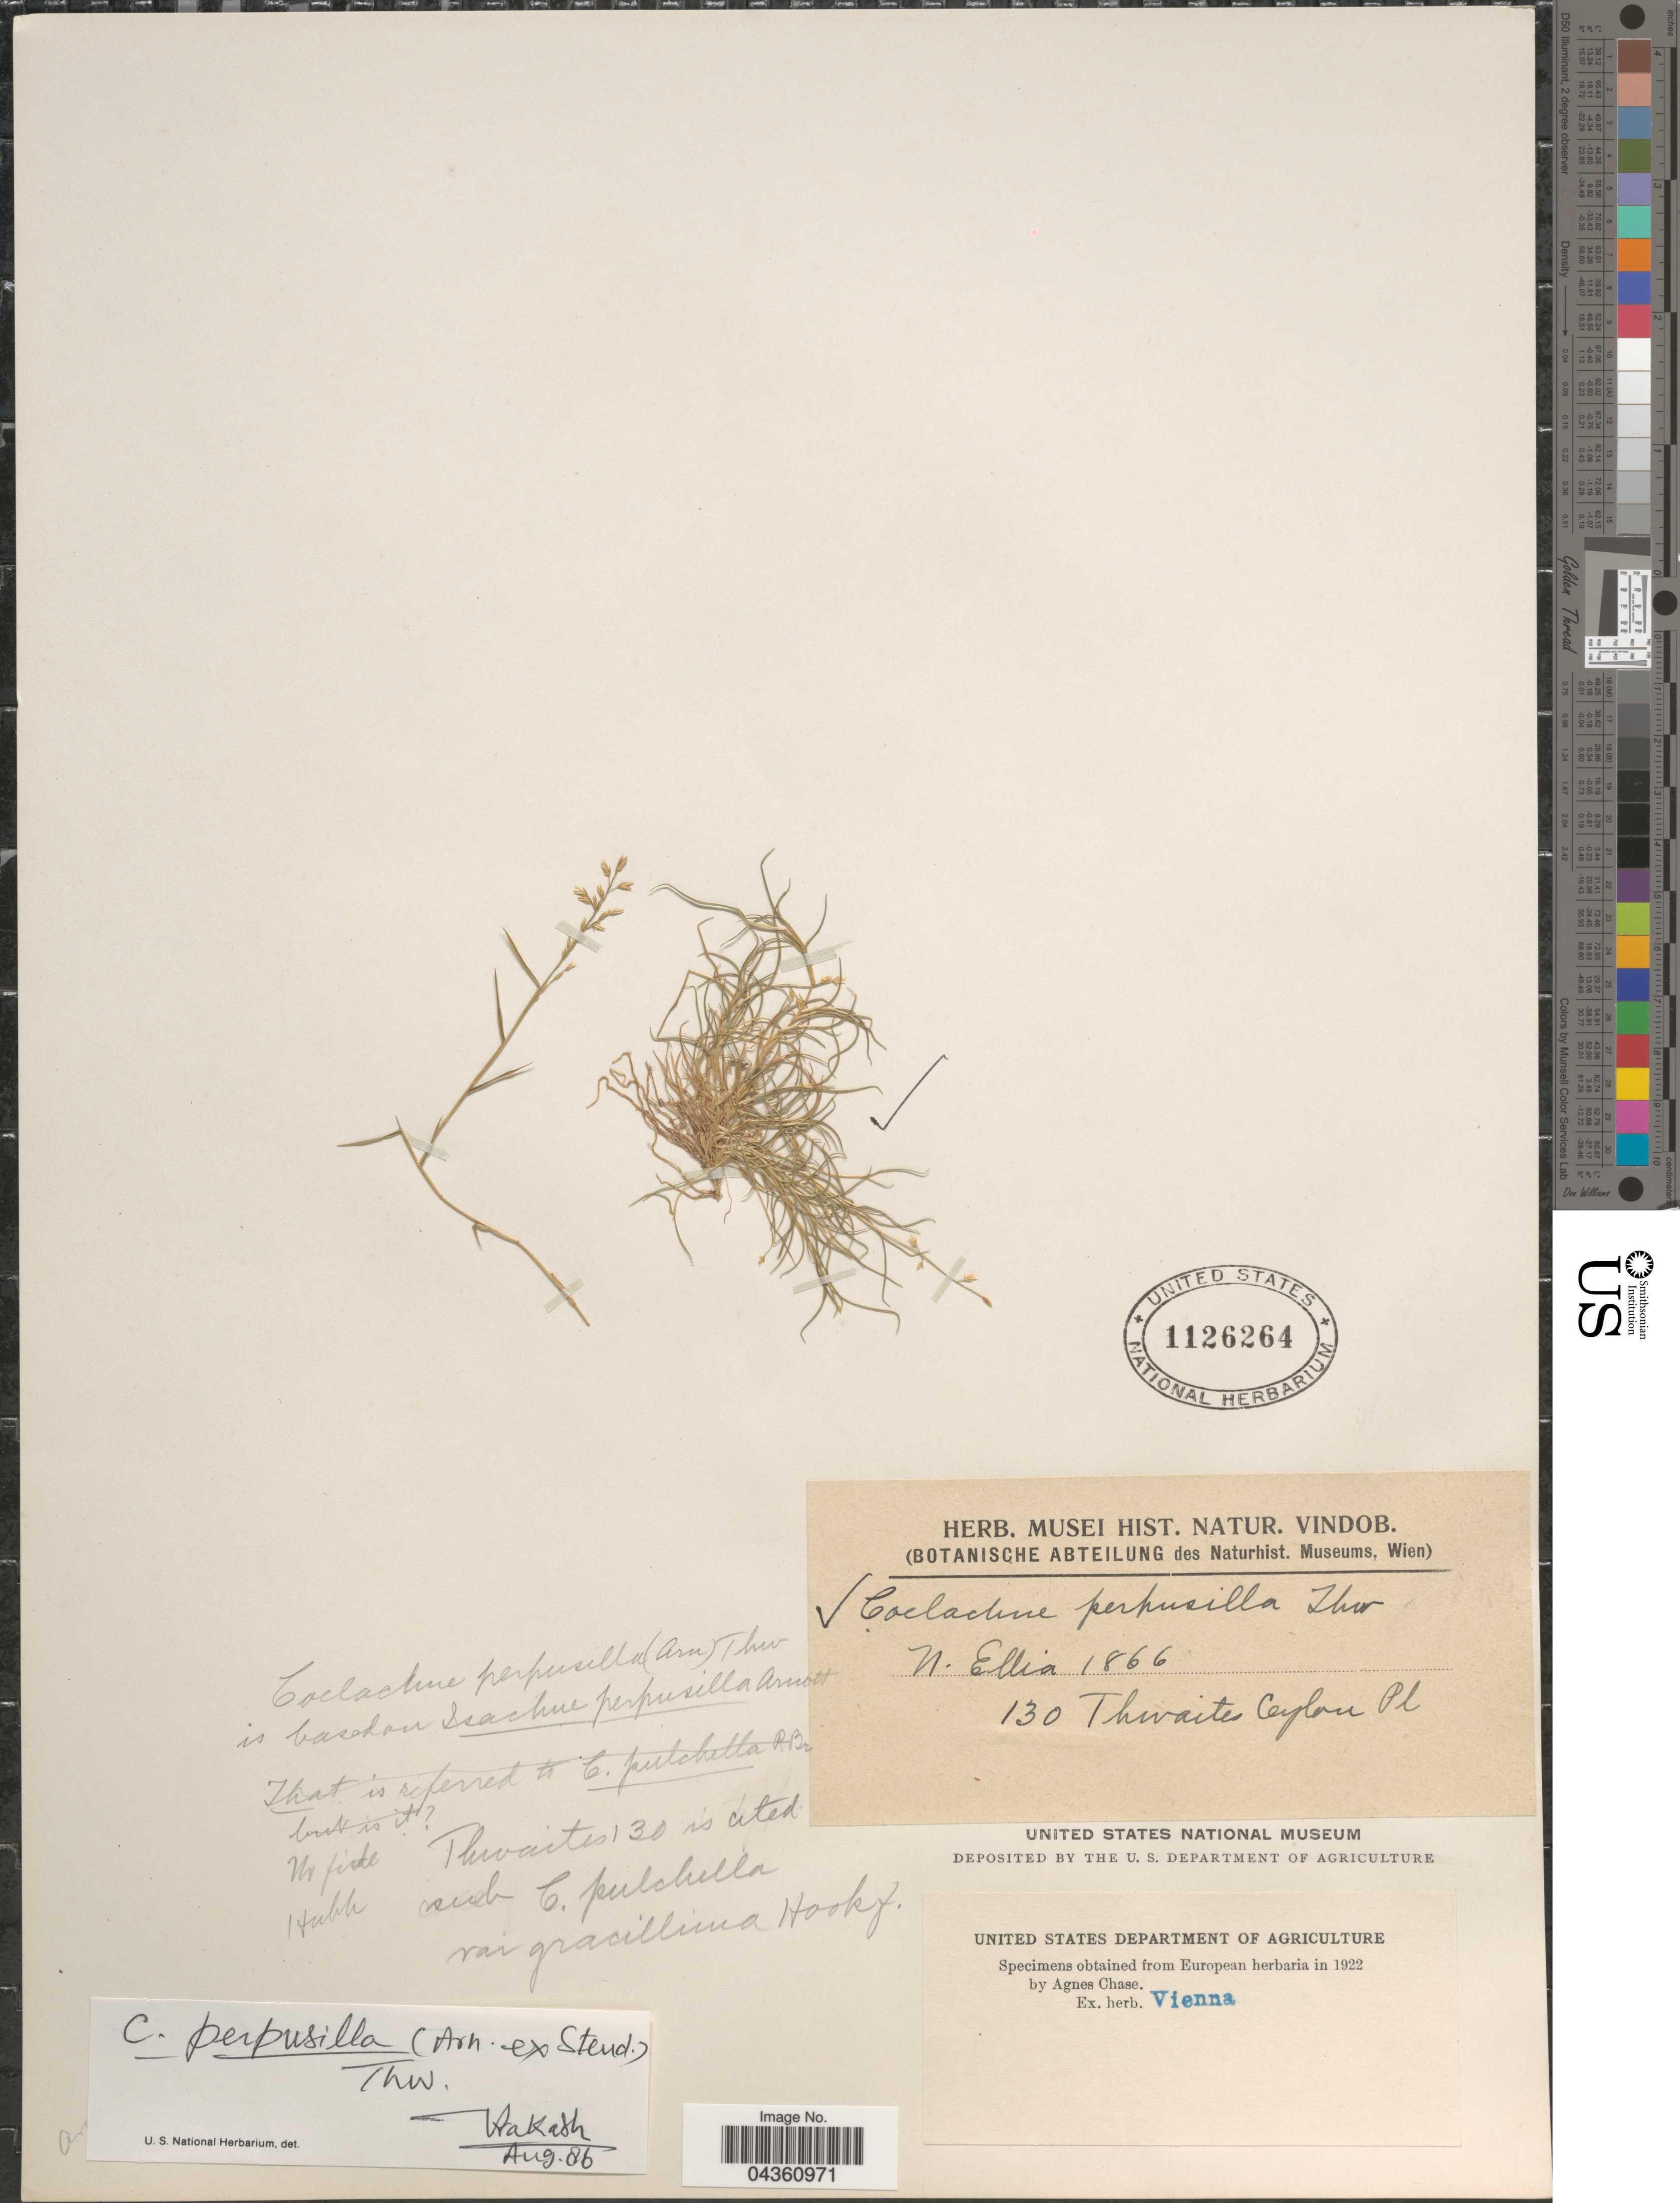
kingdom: Plantae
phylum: Tracheophyta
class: Liliopsida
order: Poales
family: Poaceae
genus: Coelachne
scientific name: Coelachne perpusilla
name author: (Arn. ex Steud.) Thwaites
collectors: Thwaites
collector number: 130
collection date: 1866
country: Sri Lanka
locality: N. Ellia. Ceylon.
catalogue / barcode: US 1126264